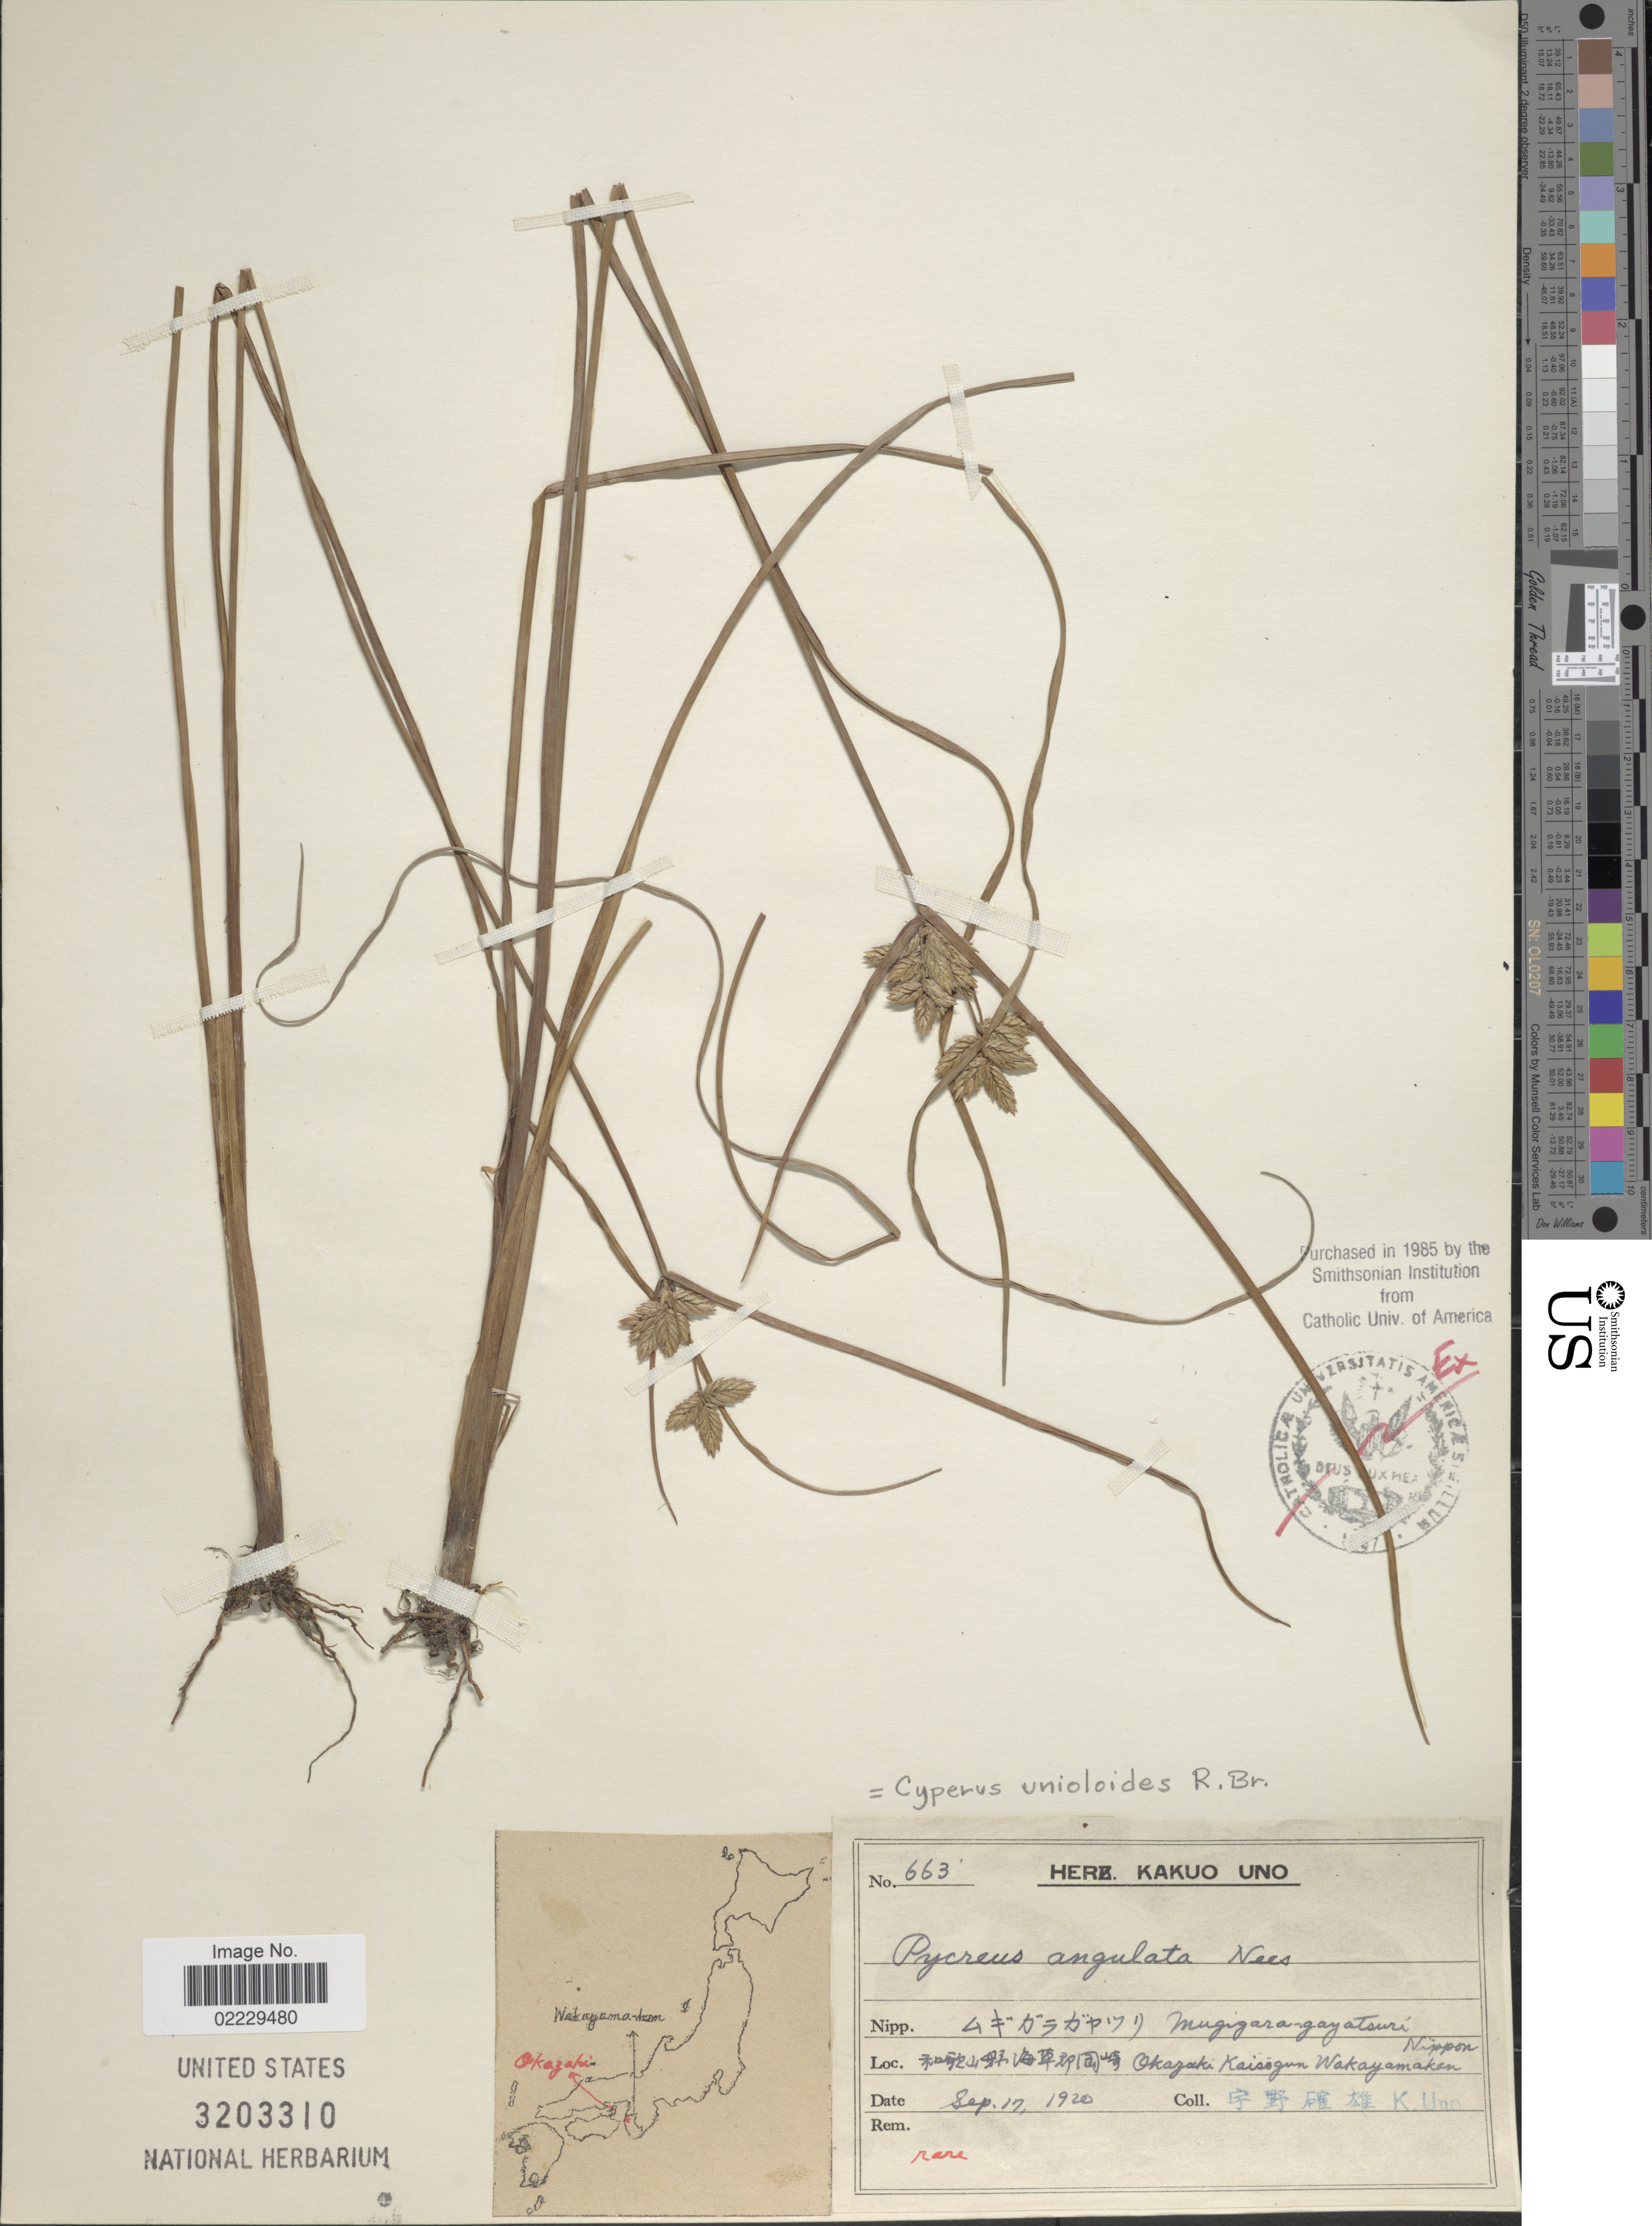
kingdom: Plantae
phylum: Tracheophyta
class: Liliopsida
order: Poales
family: Cyperaceae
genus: Cyperus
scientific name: Cyperus unioloides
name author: R. Br.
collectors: K. Uno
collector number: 663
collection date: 1920-09-17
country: Japan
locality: Okazaki, Kaisogun, Wakayamaken, Nippon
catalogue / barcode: US 3203310